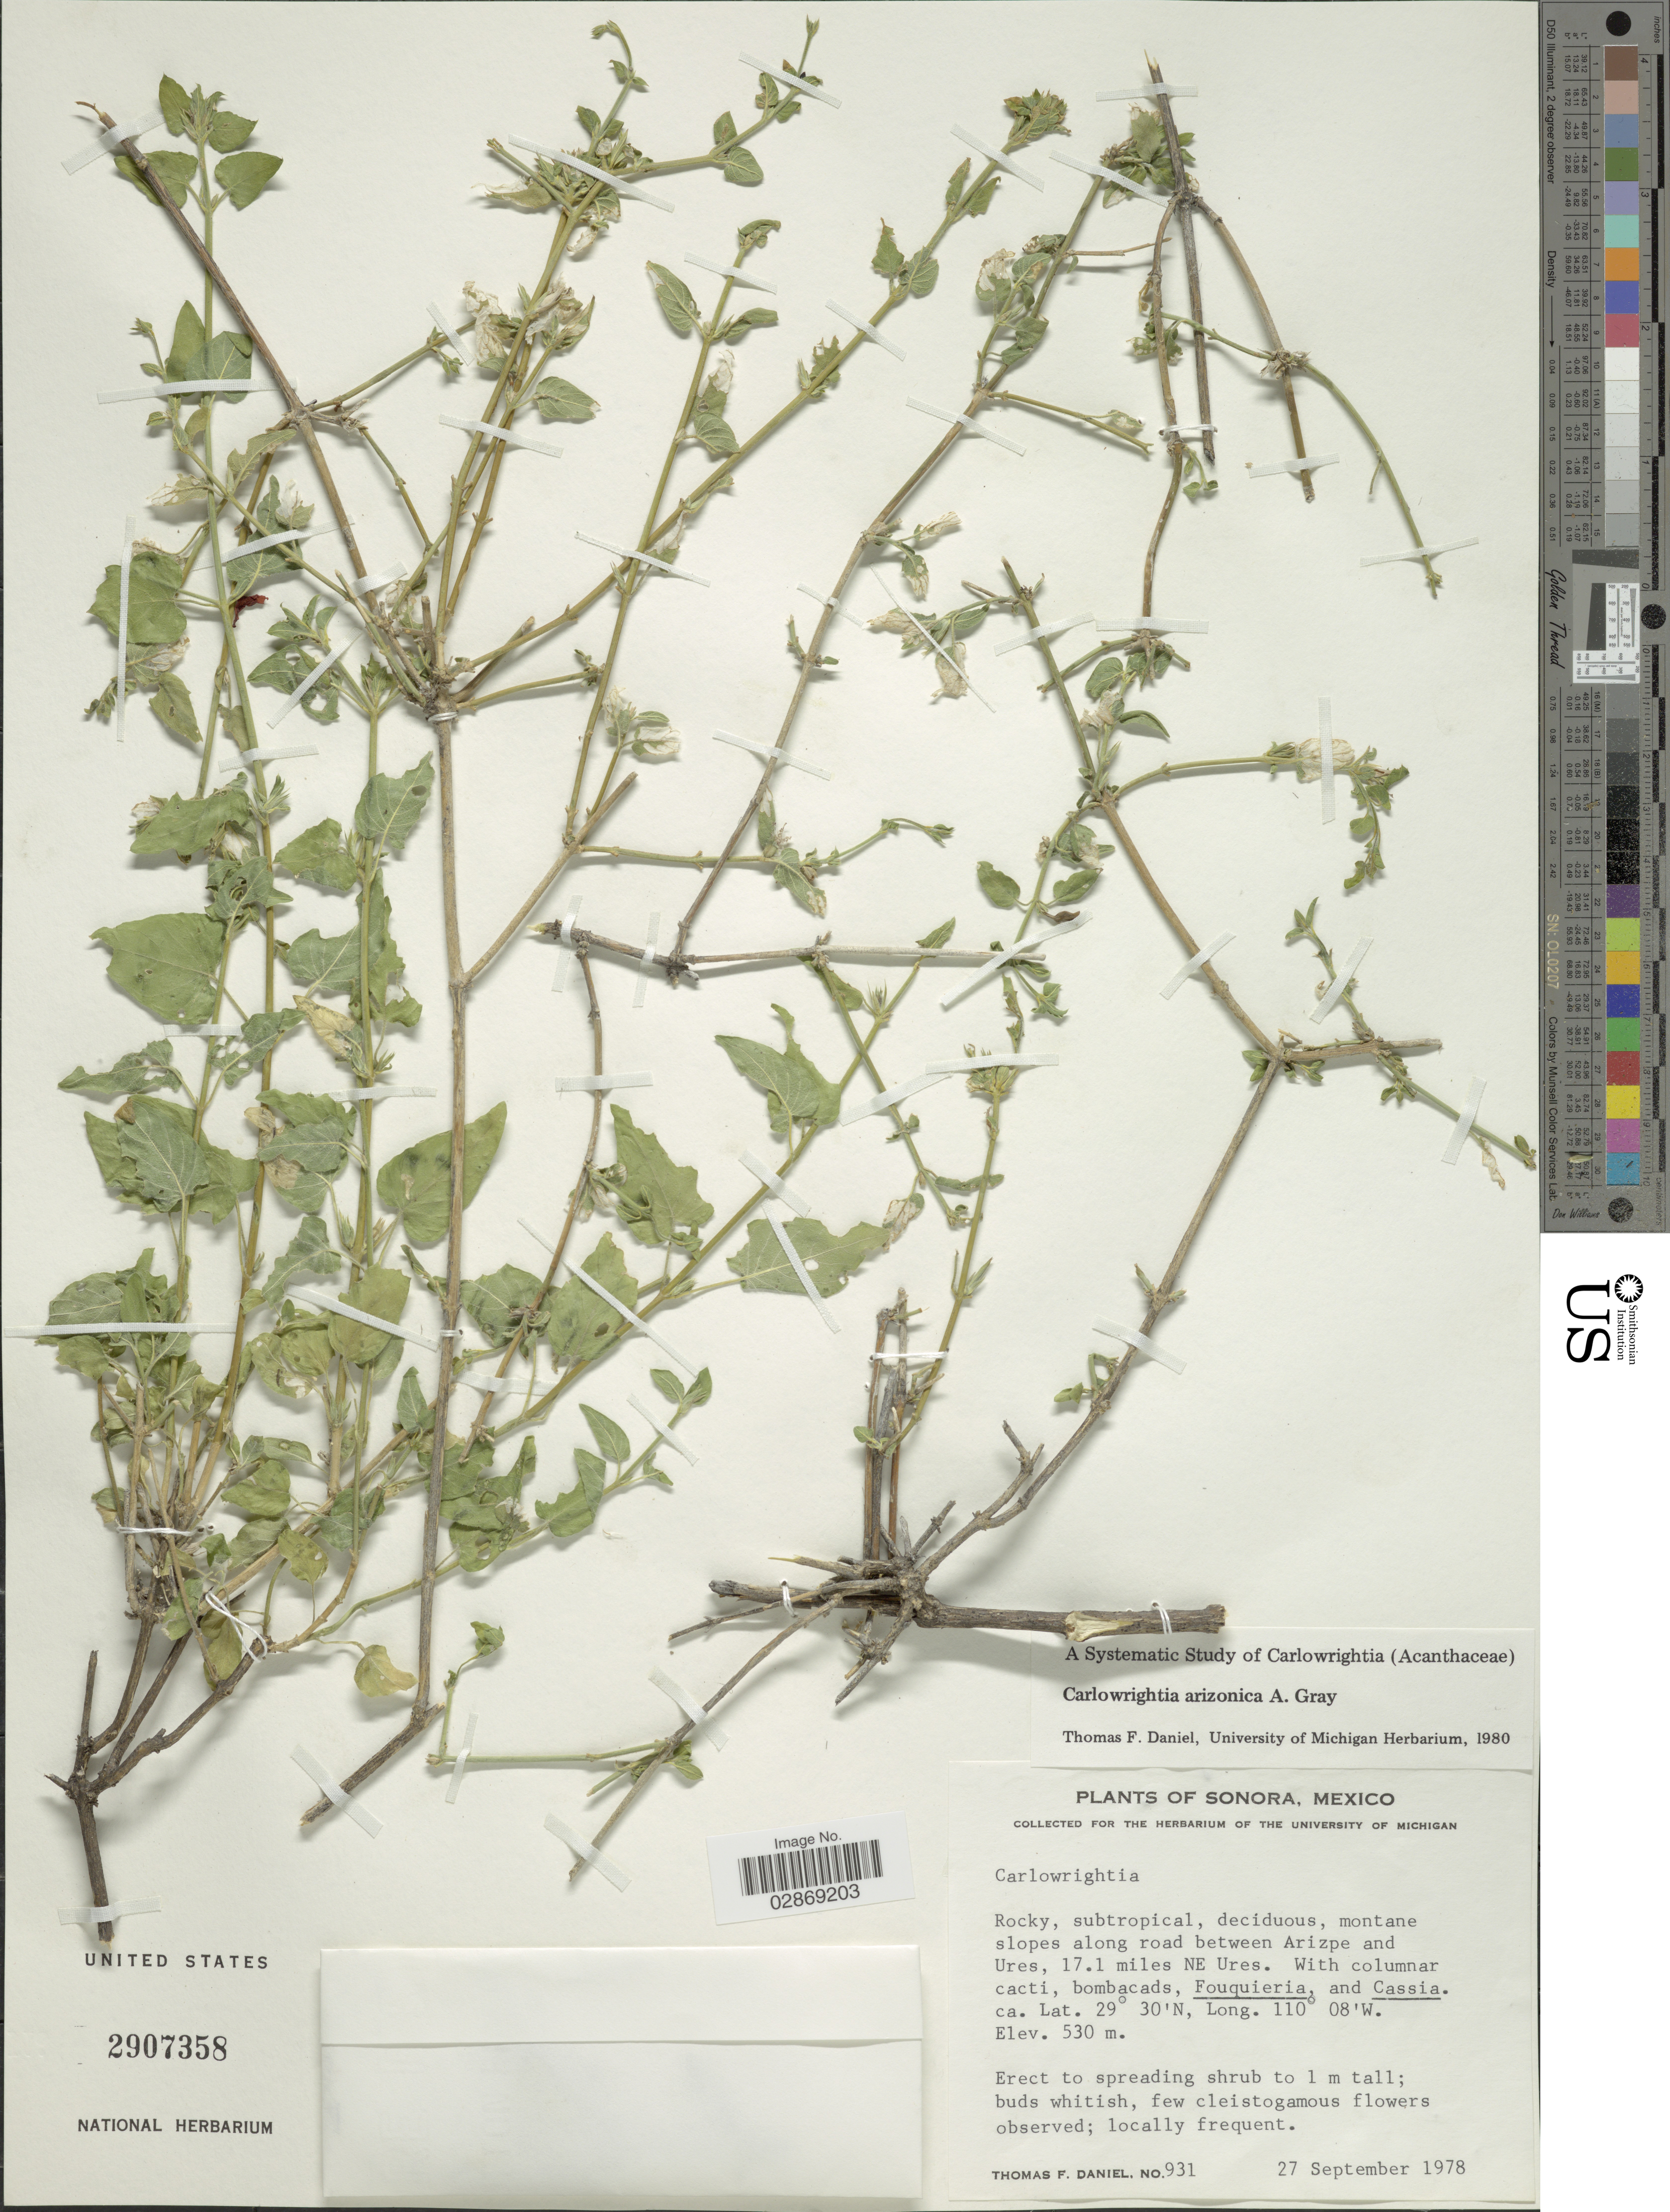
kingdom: Plantae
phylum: Tracheophyta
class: Magnoliopsida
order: Lamiales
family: Acanthaceae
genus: Carlowrightia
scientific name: Carlowrightia arizonica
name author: A. Gray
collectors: T. F. Daniel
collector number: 931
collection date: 1978-09-27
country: Mexico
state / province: Sonora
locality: Montane slopes along road between Arizpe and Ures, 17.1 miles NE Ures.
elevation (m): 530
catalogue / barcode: US 2907358